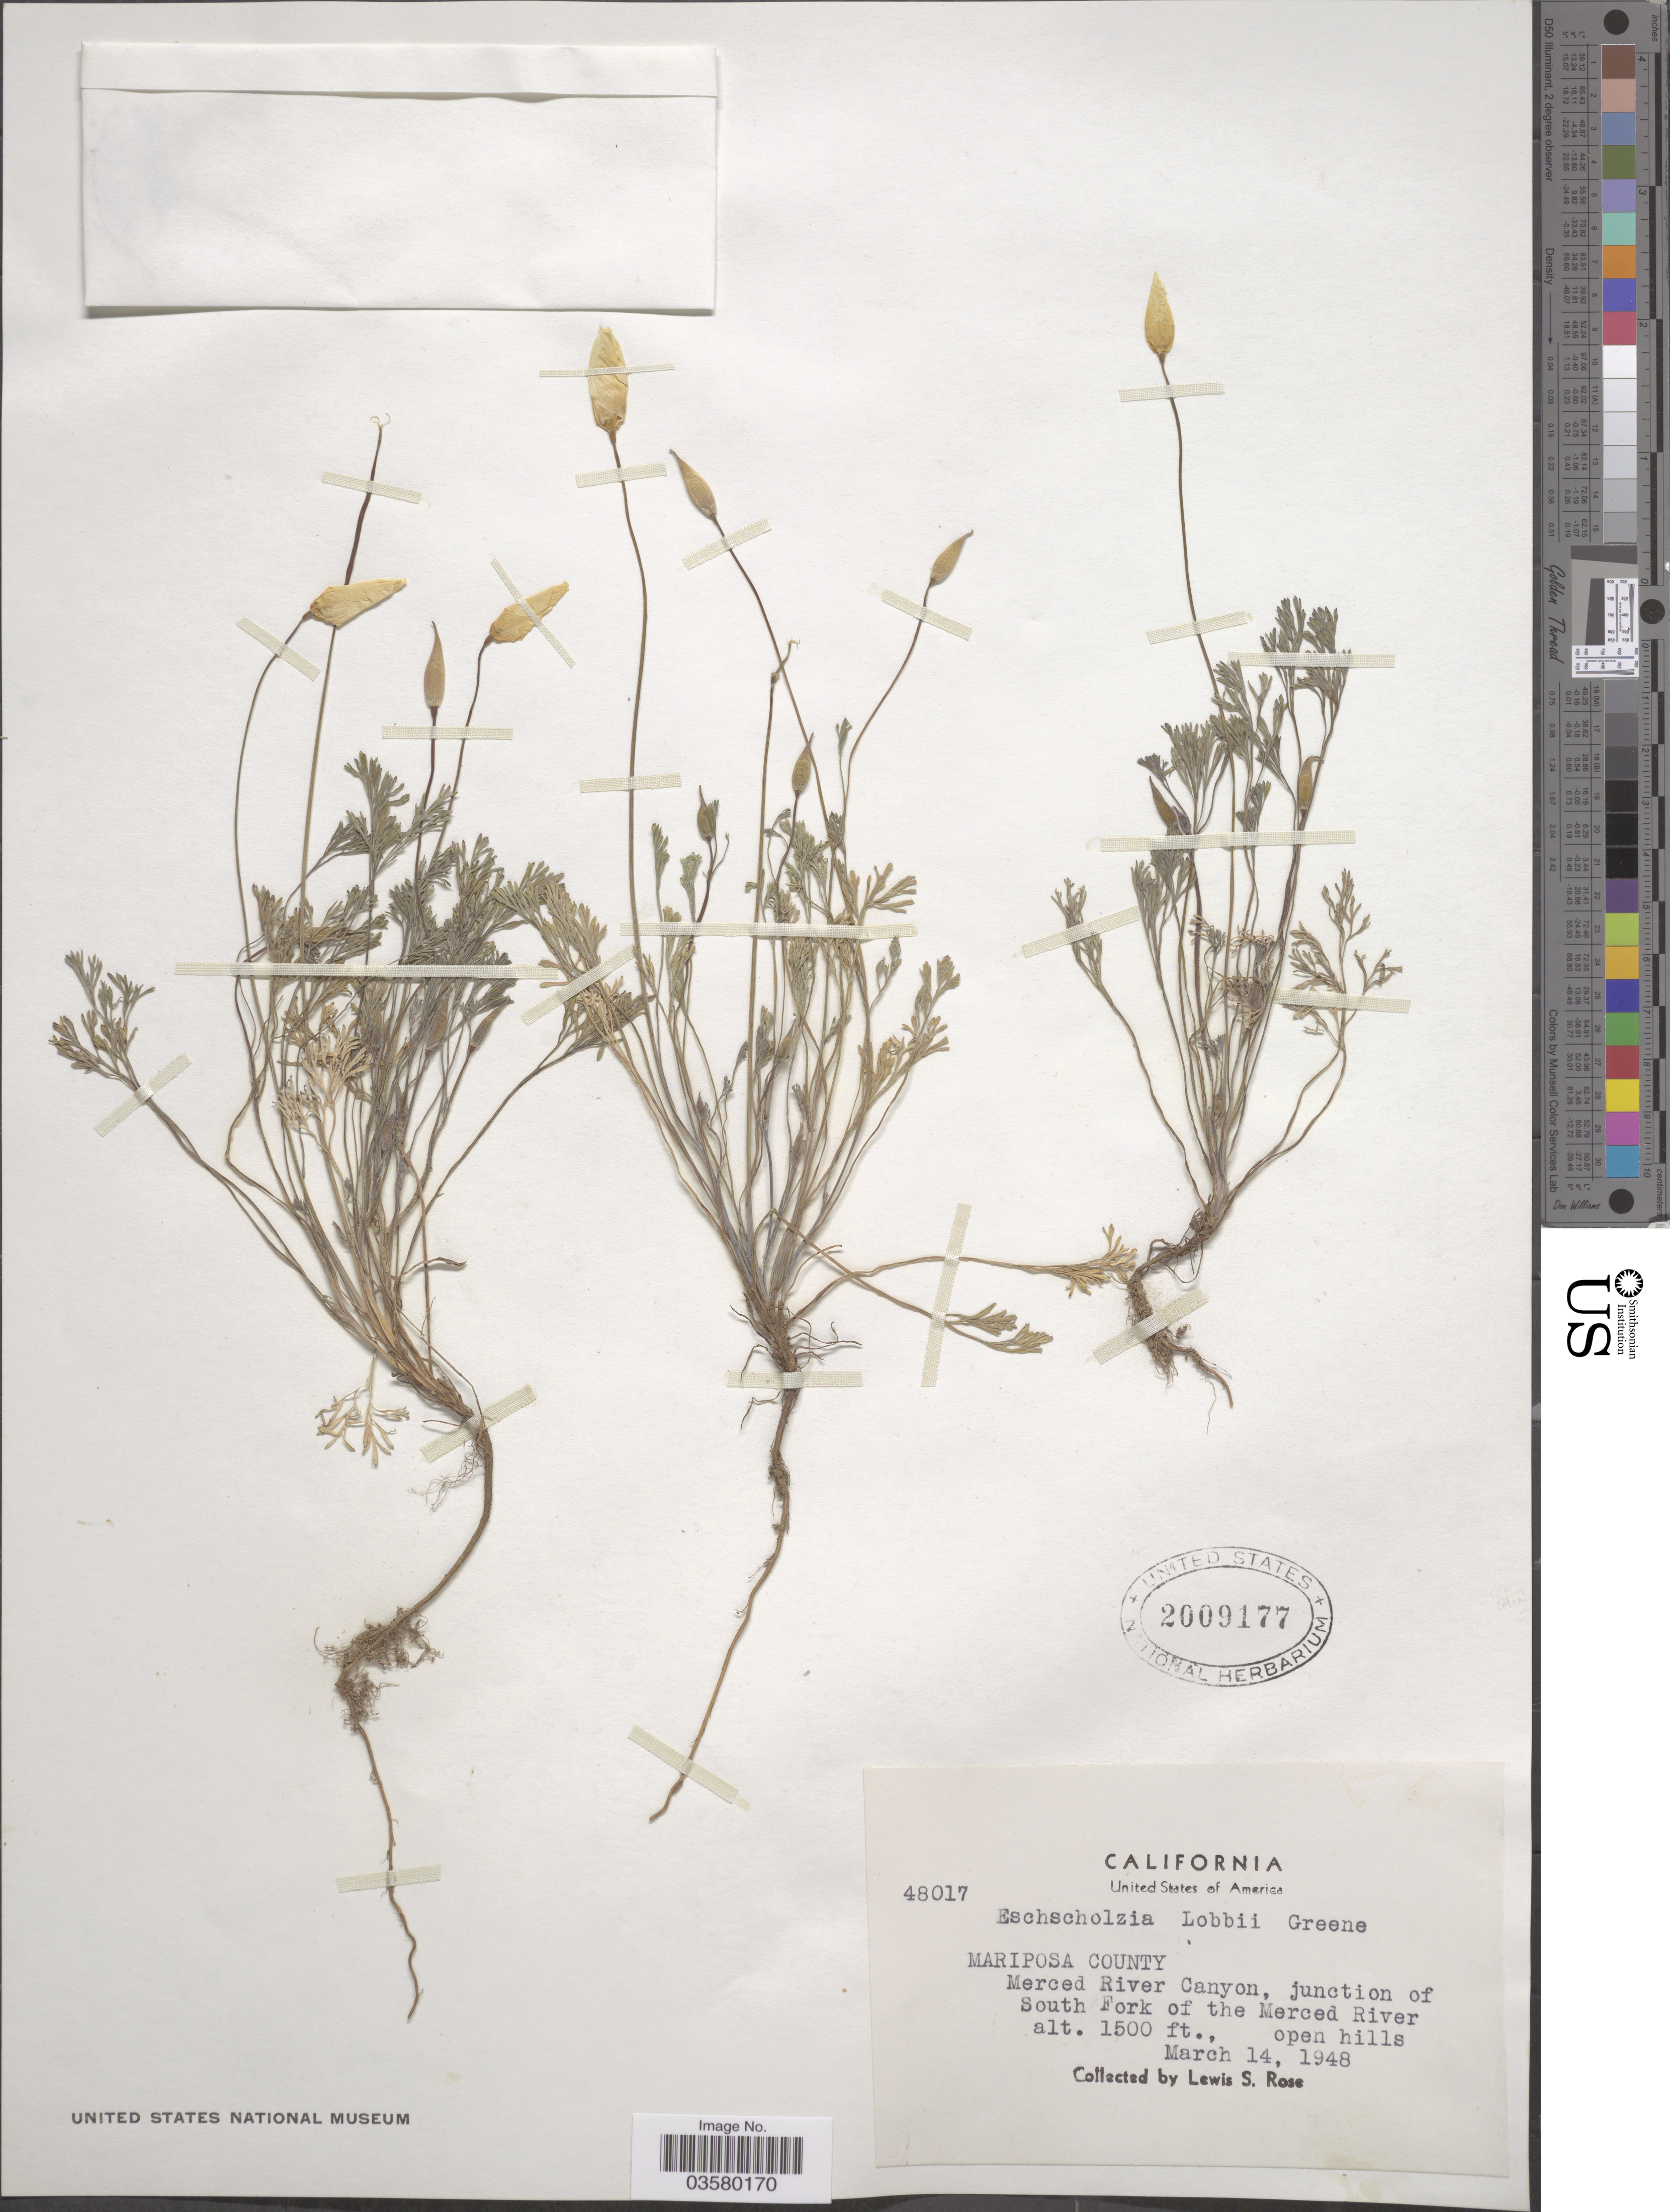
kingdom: Plantae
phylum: Tracheophyta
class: Magnoliopsida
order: Ranunculales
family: Papaveraceae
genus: Eschscholzia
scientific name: Eschscholzia caespitosa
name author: Benth.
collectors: L. S. Rose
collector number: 48017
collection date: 1948-03-14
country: United States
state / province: California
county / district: Mariposa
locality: Mariposa County. Merced River Canyon, junction of South Fork of the Merced River.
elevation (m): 457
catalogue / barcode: US 2009177